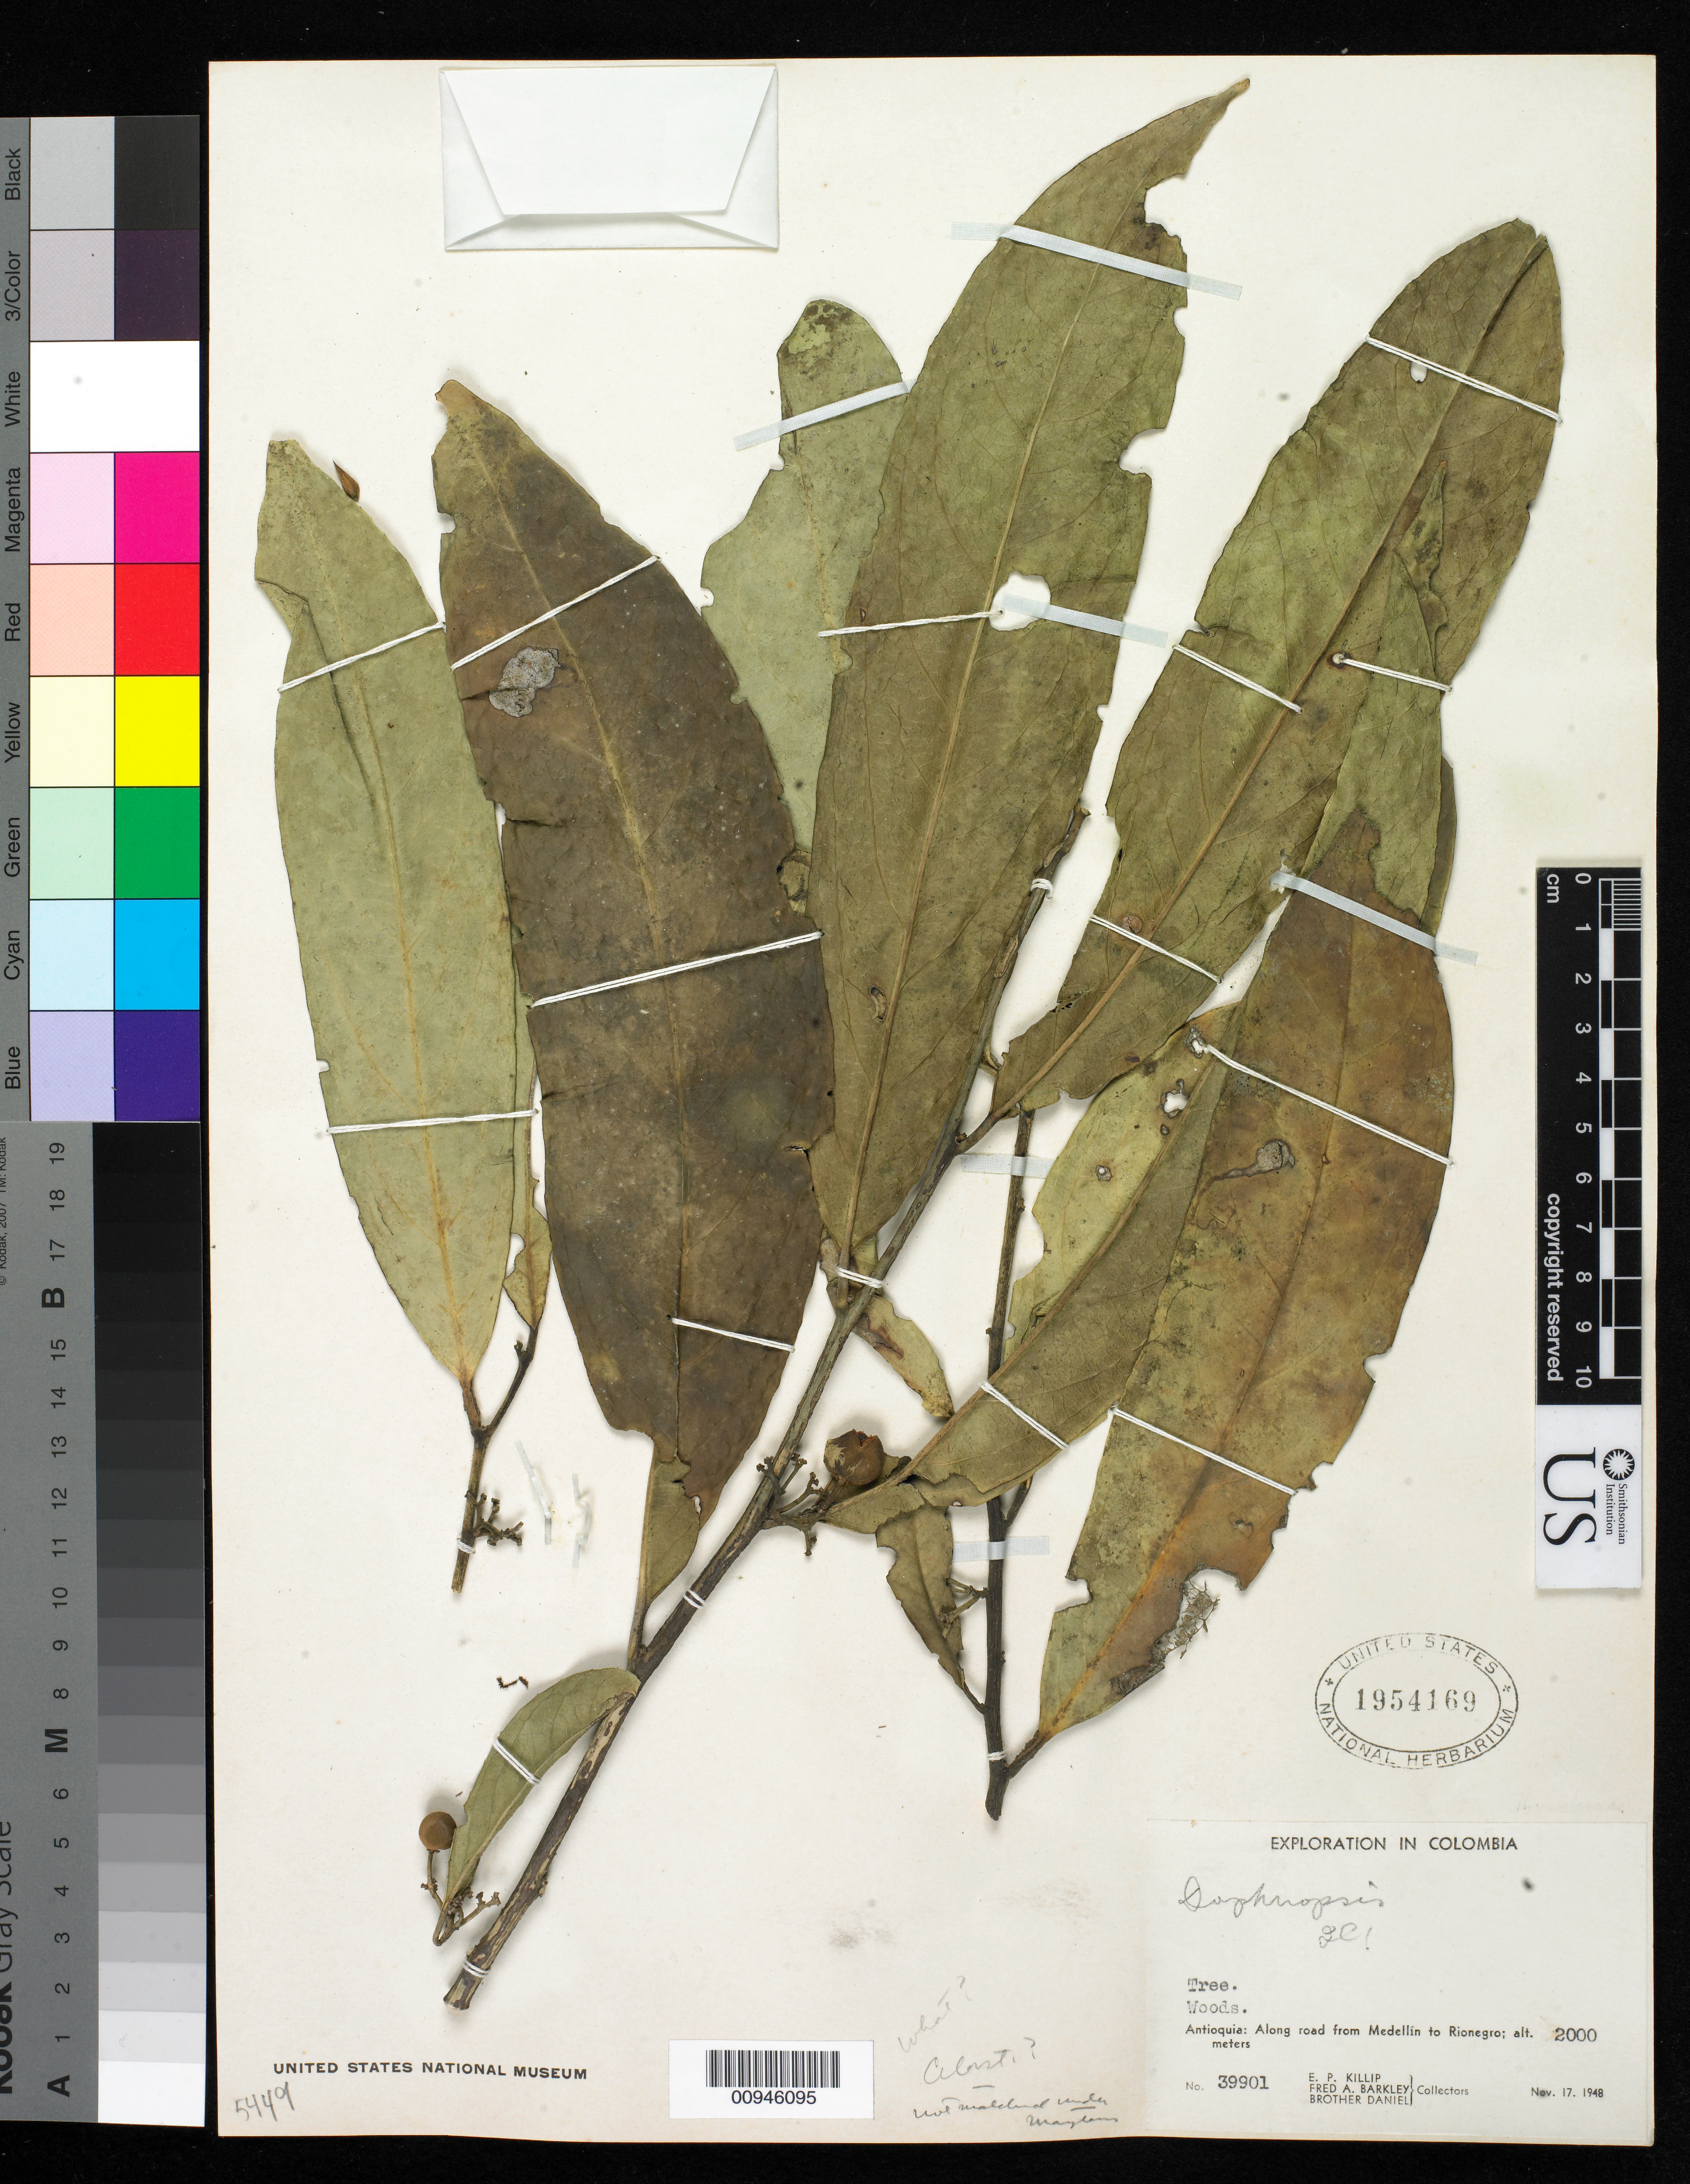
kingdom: Plantae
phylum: Tracheophyta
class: Magnoliopsida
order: Celastrales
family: Celastraceae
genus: Haydenoxylon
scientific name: Haydenoxylon gentryi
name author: (Lundell) Simmons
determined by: Strong, Mark T., (BOT), Smithsonian Institution - National Museum of Natural History (UNITED STATES)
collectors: E. P. Killip, F. A. Barkley & Bro. Daniel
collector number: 39901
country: Colombia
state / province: Antioquia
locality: Along road from Medellin to Rionegro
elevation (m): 2000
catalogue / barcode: US 1954169